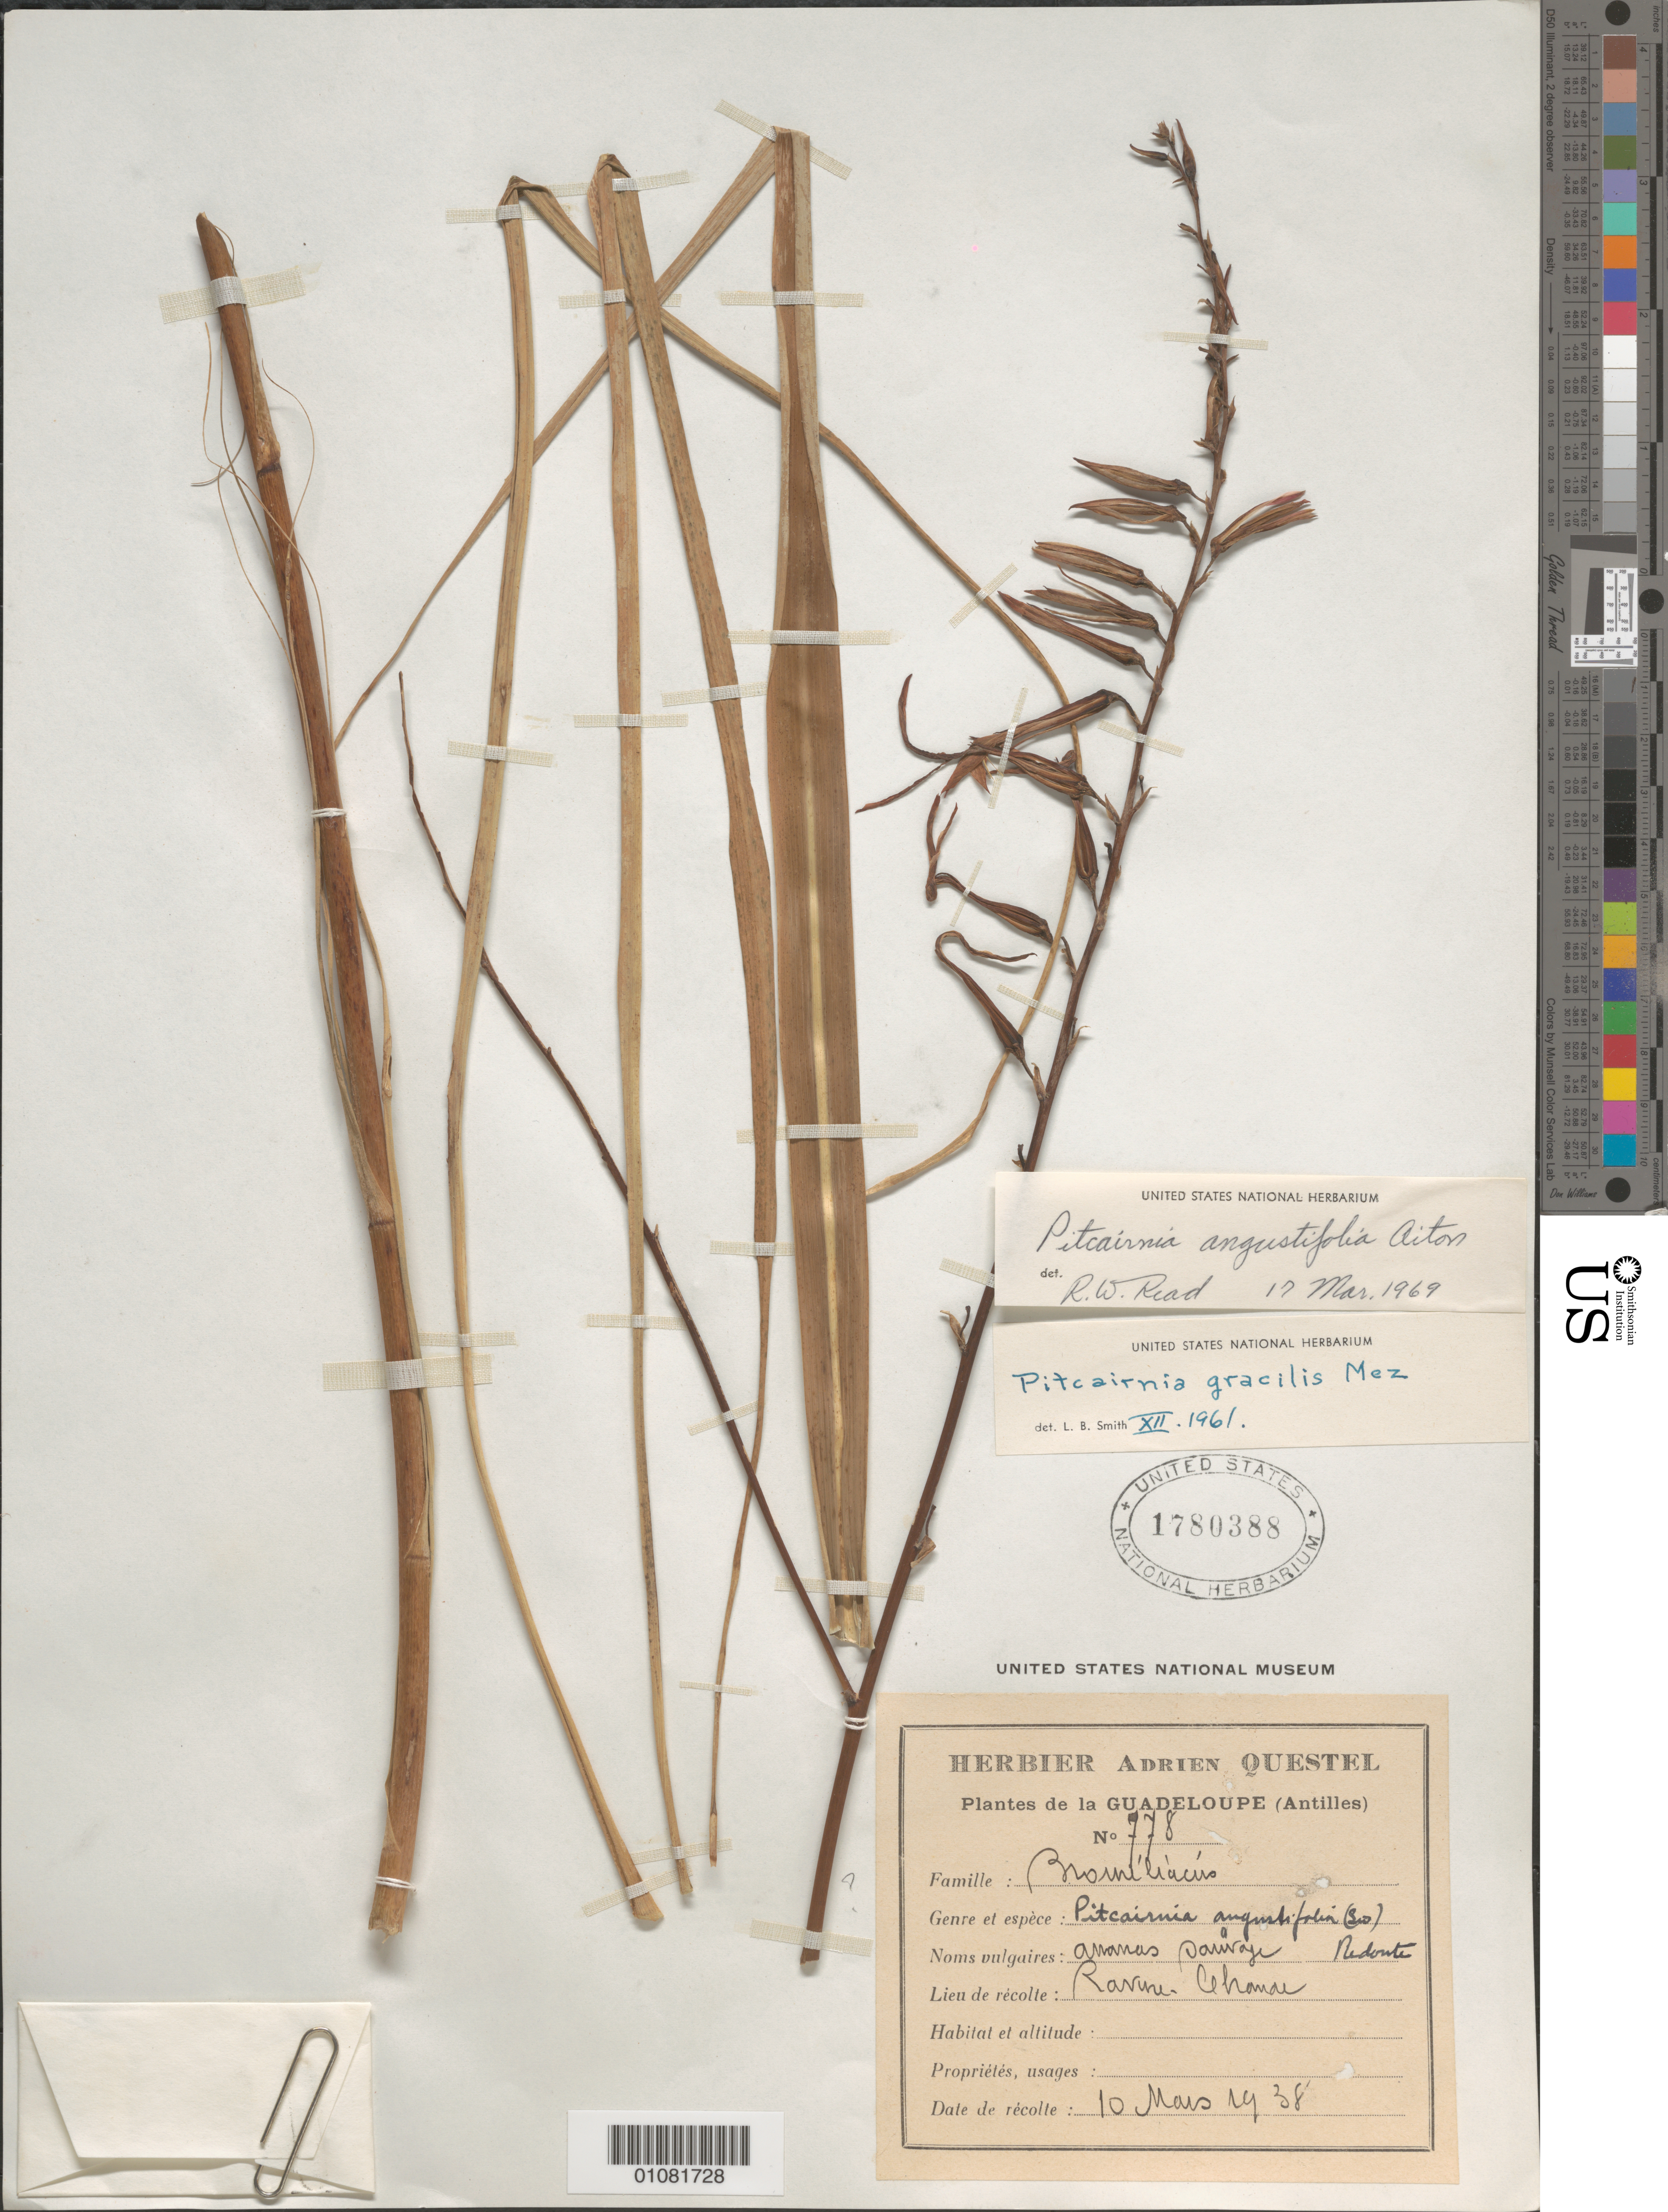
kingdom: Plantae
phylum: Tracheophyta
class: Liliopsida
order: Poales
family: Bromeliaceae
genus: Pitcairnia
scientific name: Pitcairnia angustifolia var. angustifolia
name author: Sol. ex Aiton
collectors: A. Questel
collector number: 778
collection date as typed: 10 Mar 1938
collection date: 1938-03-10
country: Guadeloupe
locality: Ravine Thomas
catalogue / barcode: US 1780388